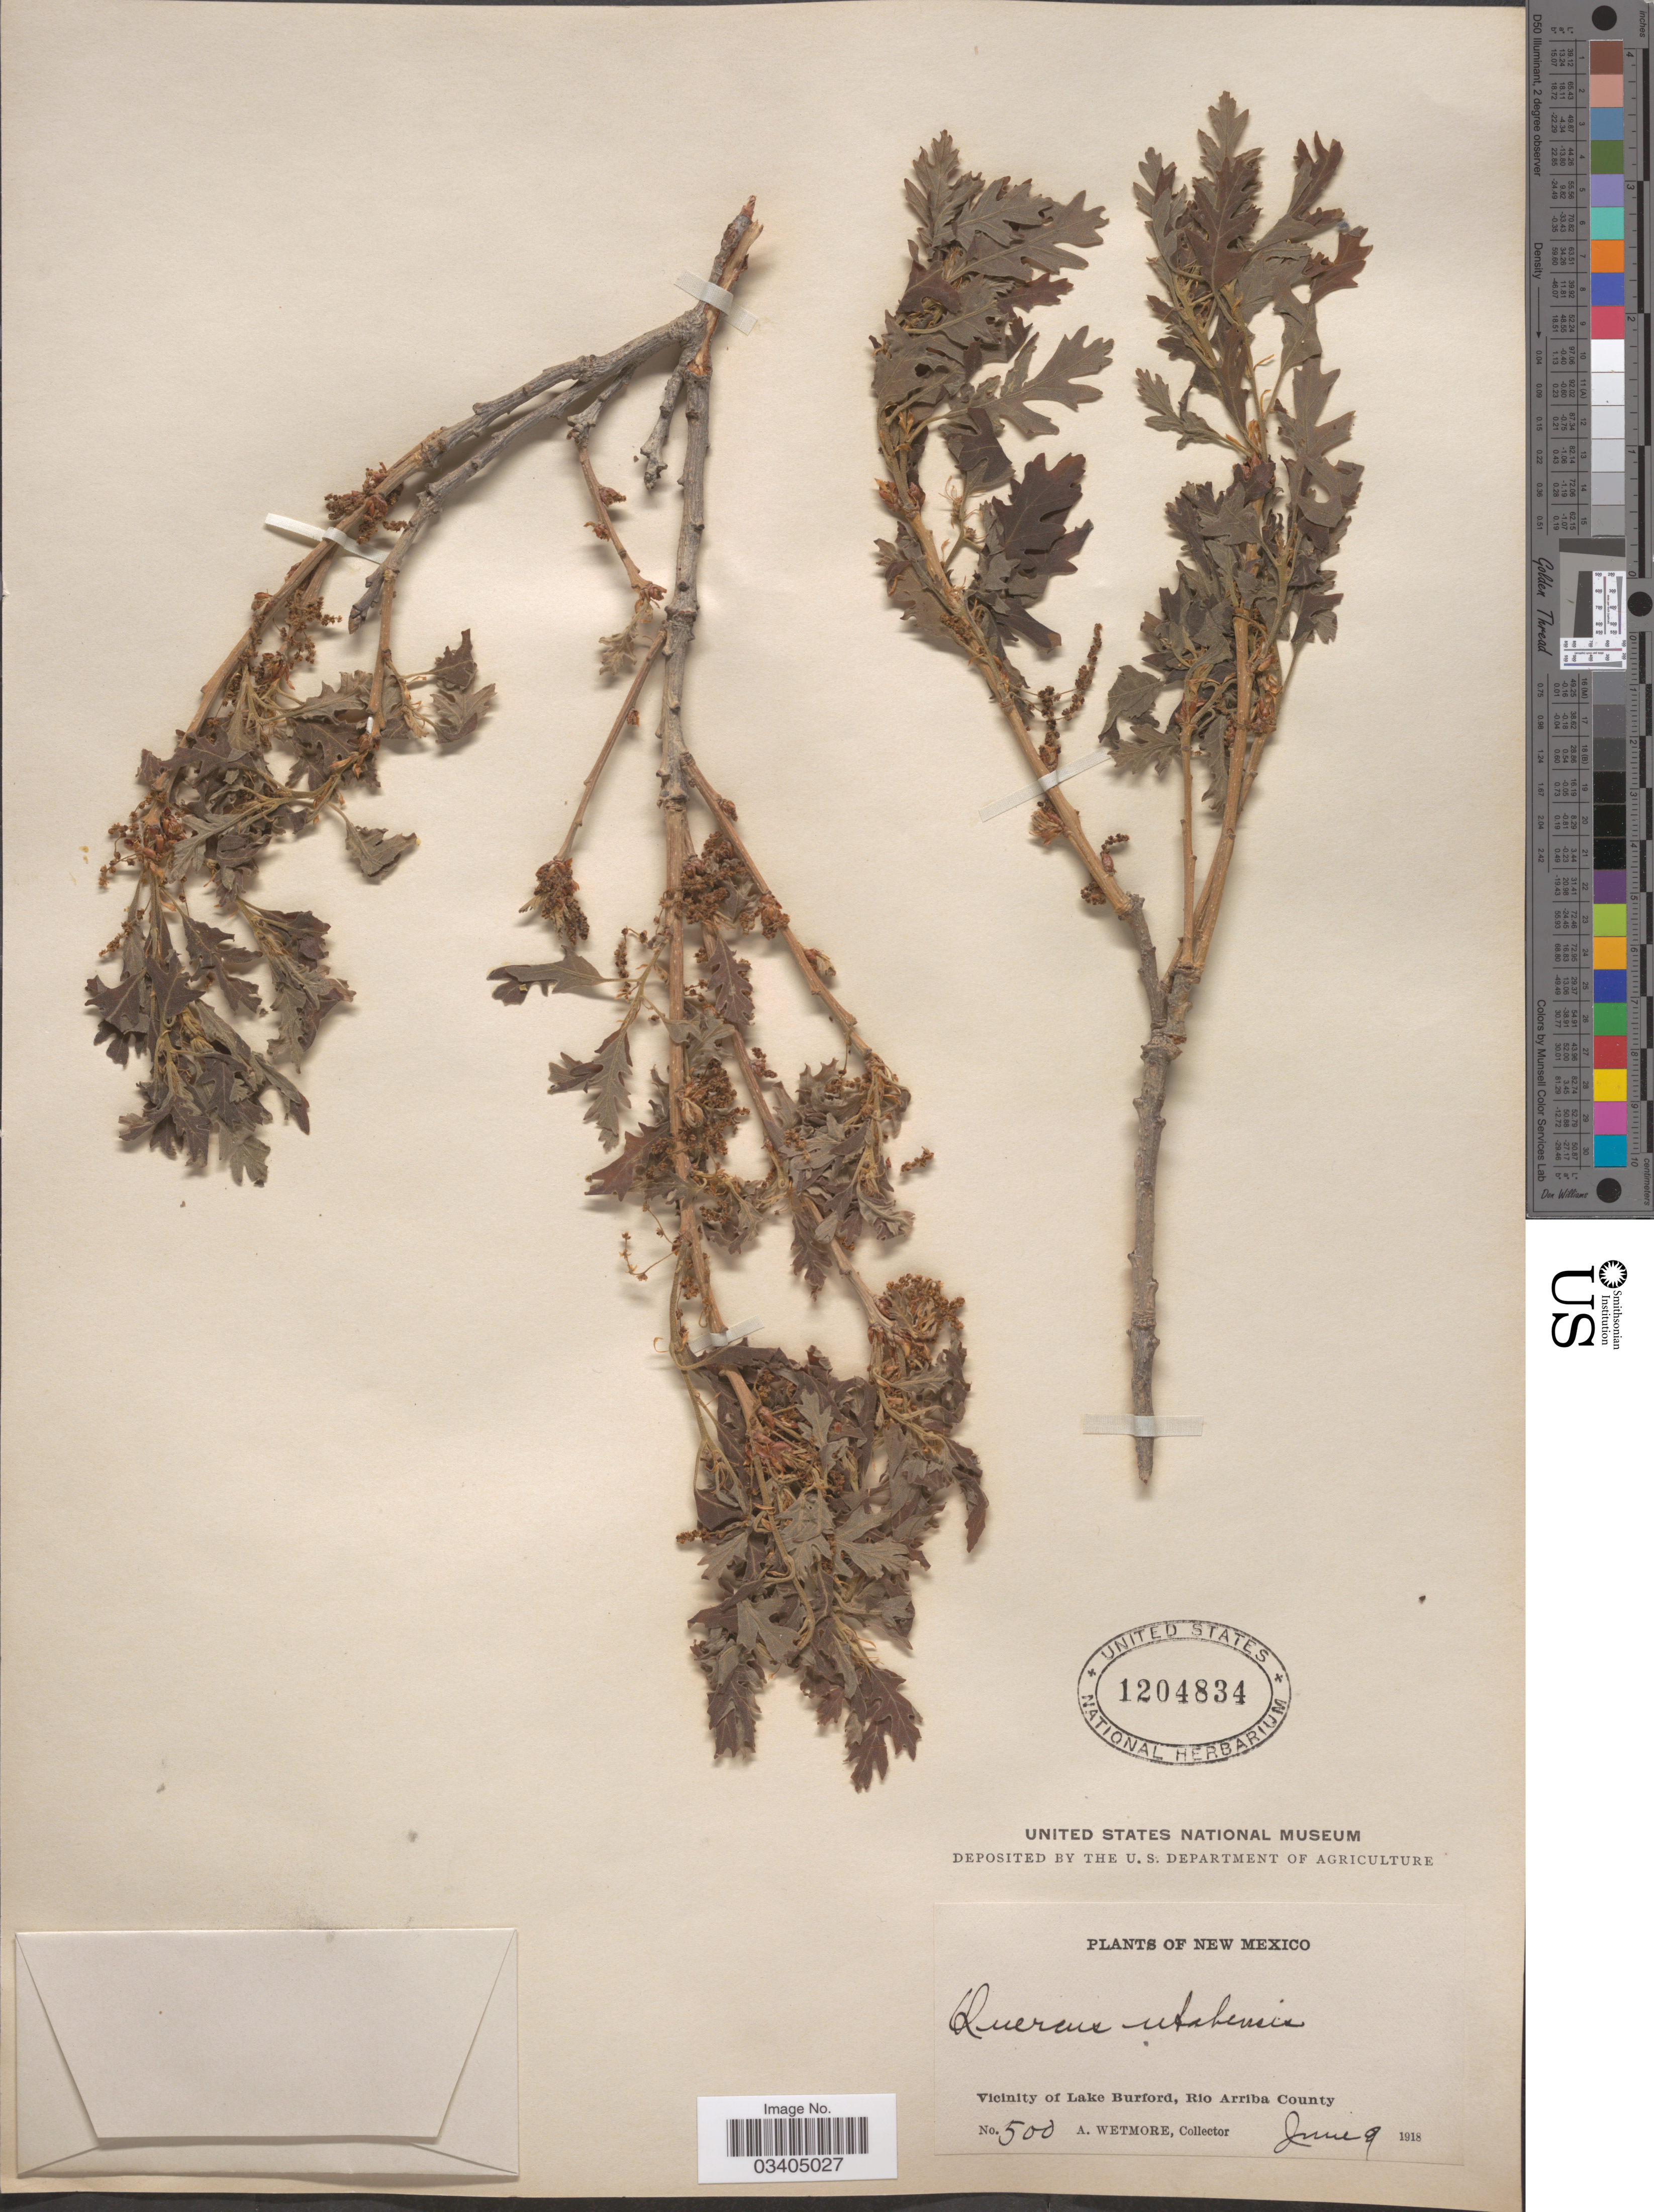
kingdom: Plantae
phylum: Tracheophyta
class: Magnoliopsida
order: Fagales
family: Fagaceae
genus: Quercus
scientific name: Quercus gambelii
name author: Nutt.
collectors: A. Wetmore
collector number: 500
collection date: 1918-06-09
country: United States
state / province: New Mexico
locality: Vicinity of Lake Burford, Rio Arriba County.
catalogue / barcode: US 1204834